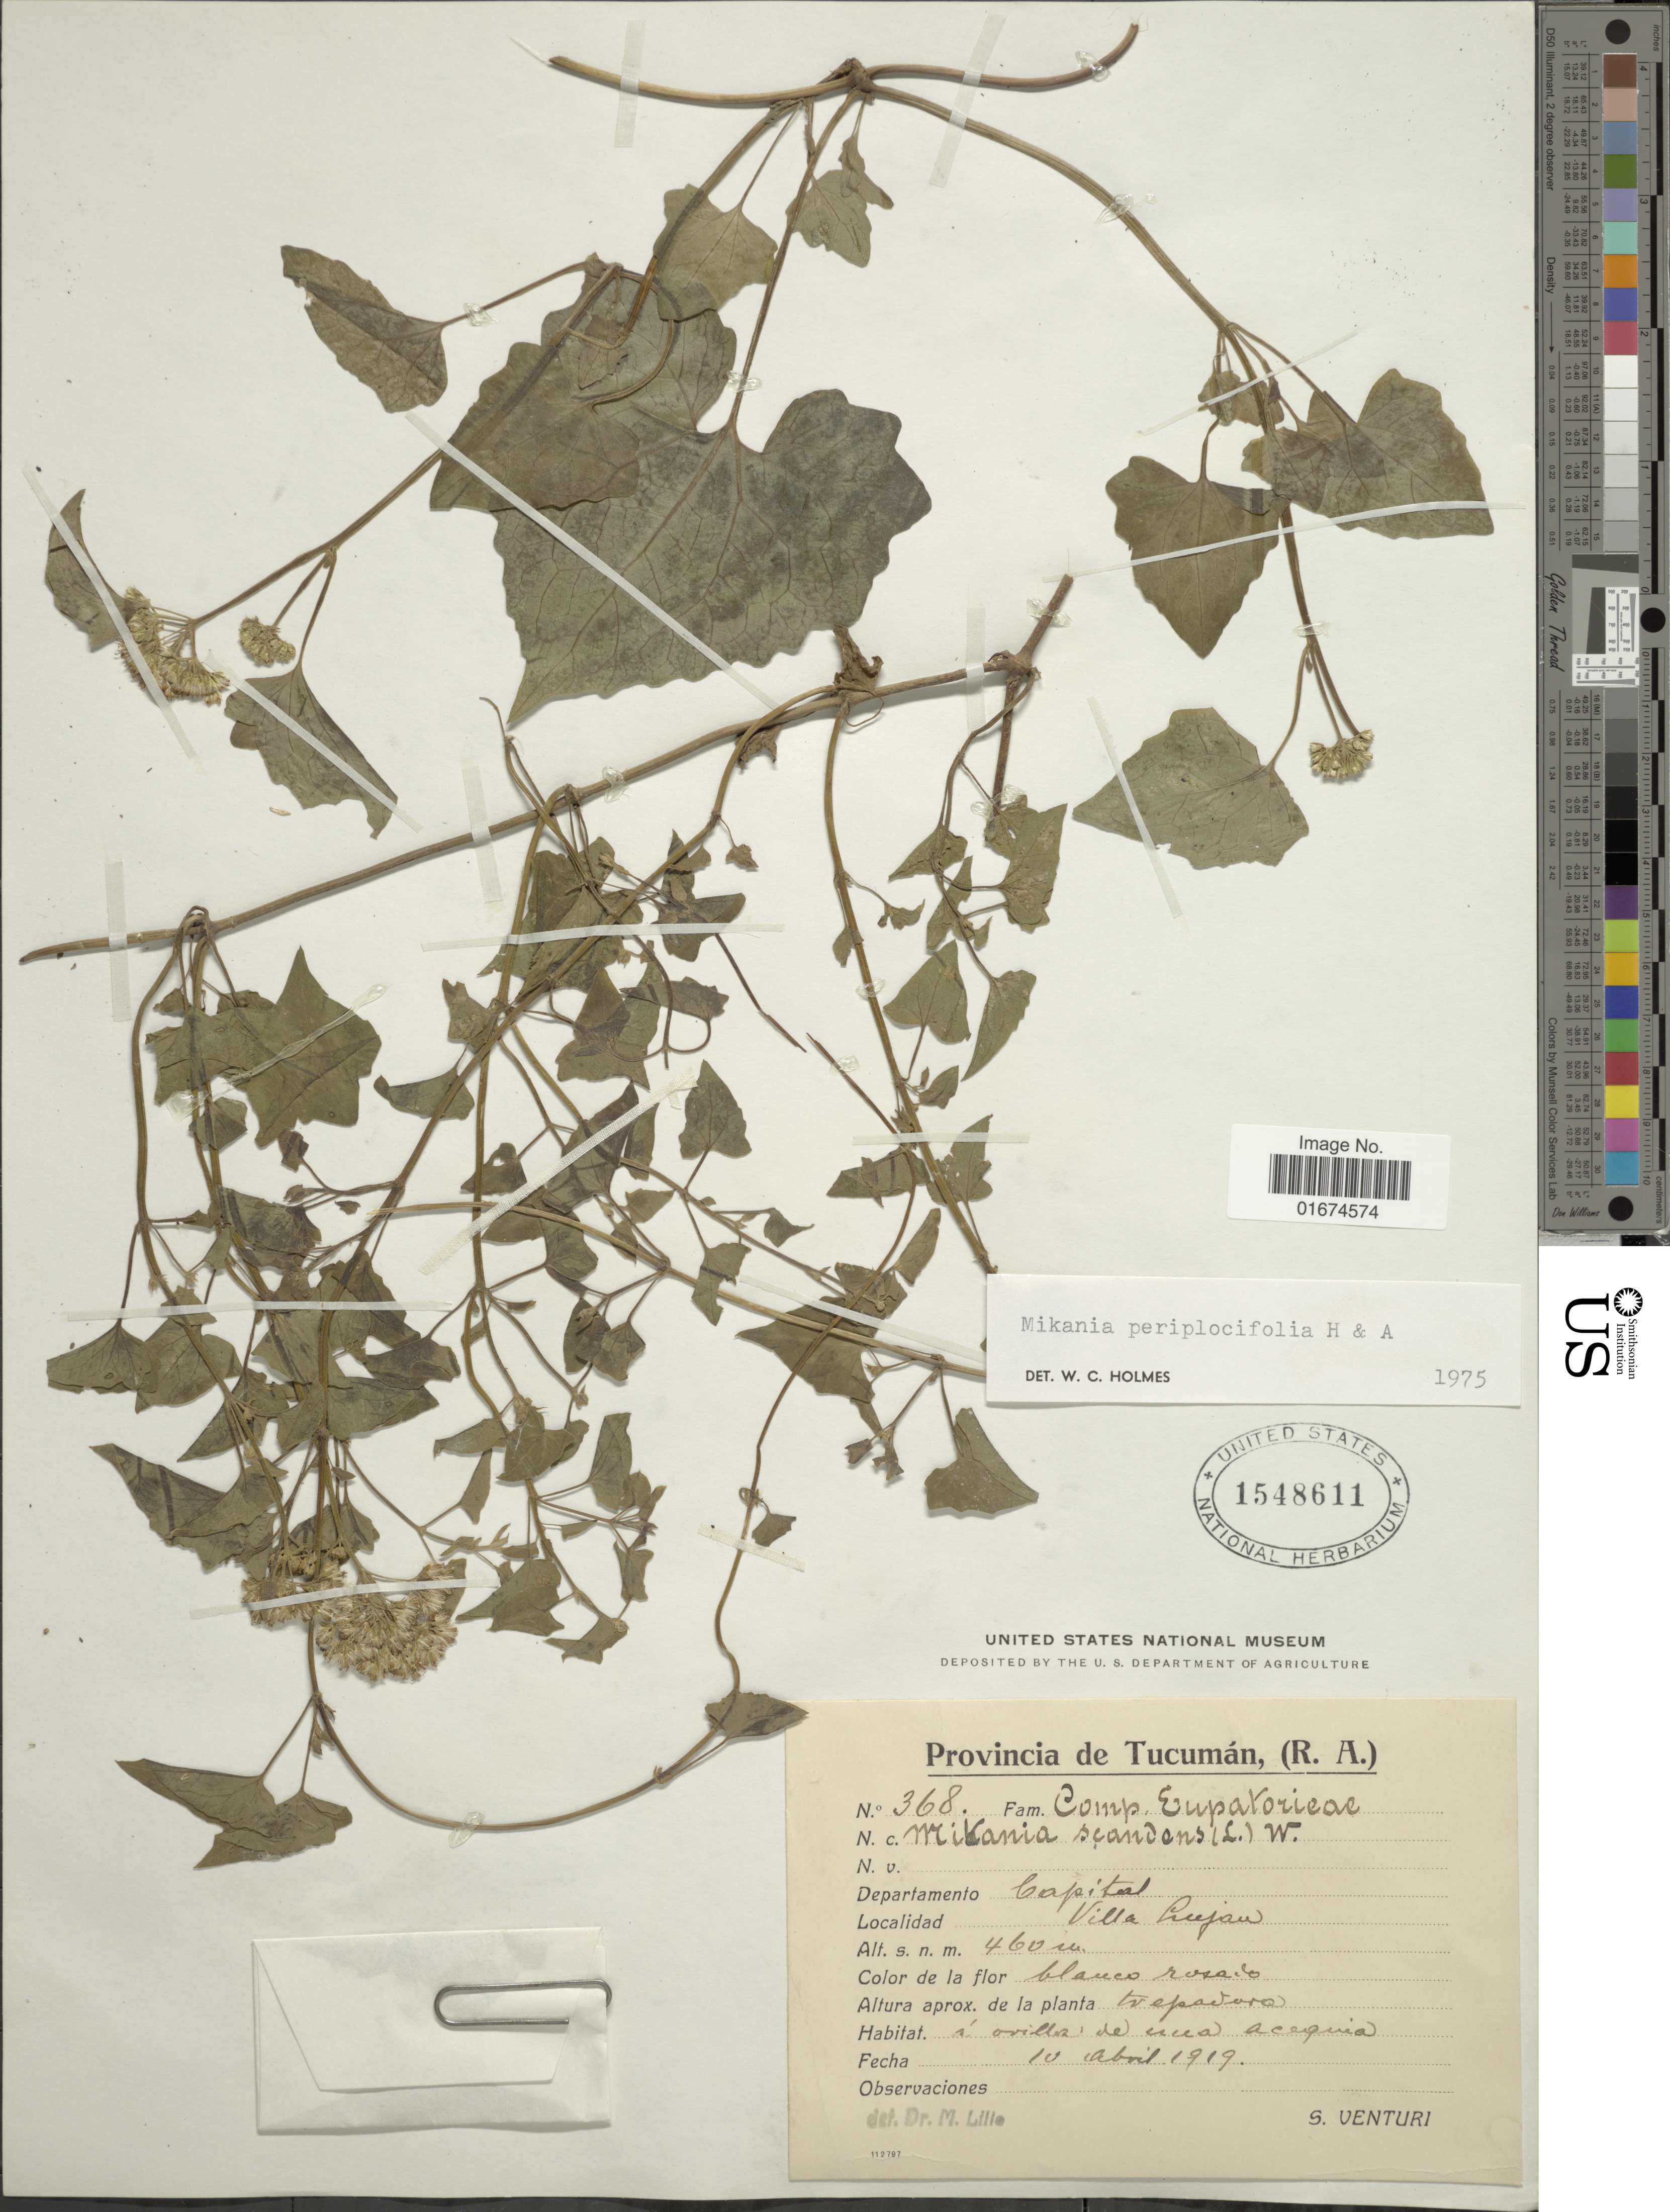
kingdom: Plantae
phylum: Tracheophyta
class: Magnoliopsida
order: Asterales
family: Asteraceae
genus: Mikania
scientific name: Mikania periplocifolia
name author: Hook. & Arn.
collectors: S. Venturi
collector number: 368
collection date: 1919-04-10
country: Argentina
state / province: Tucuman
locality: (R.A.), Departamento Capital, Villa Lujan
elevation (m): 460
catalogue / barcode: US 1548611